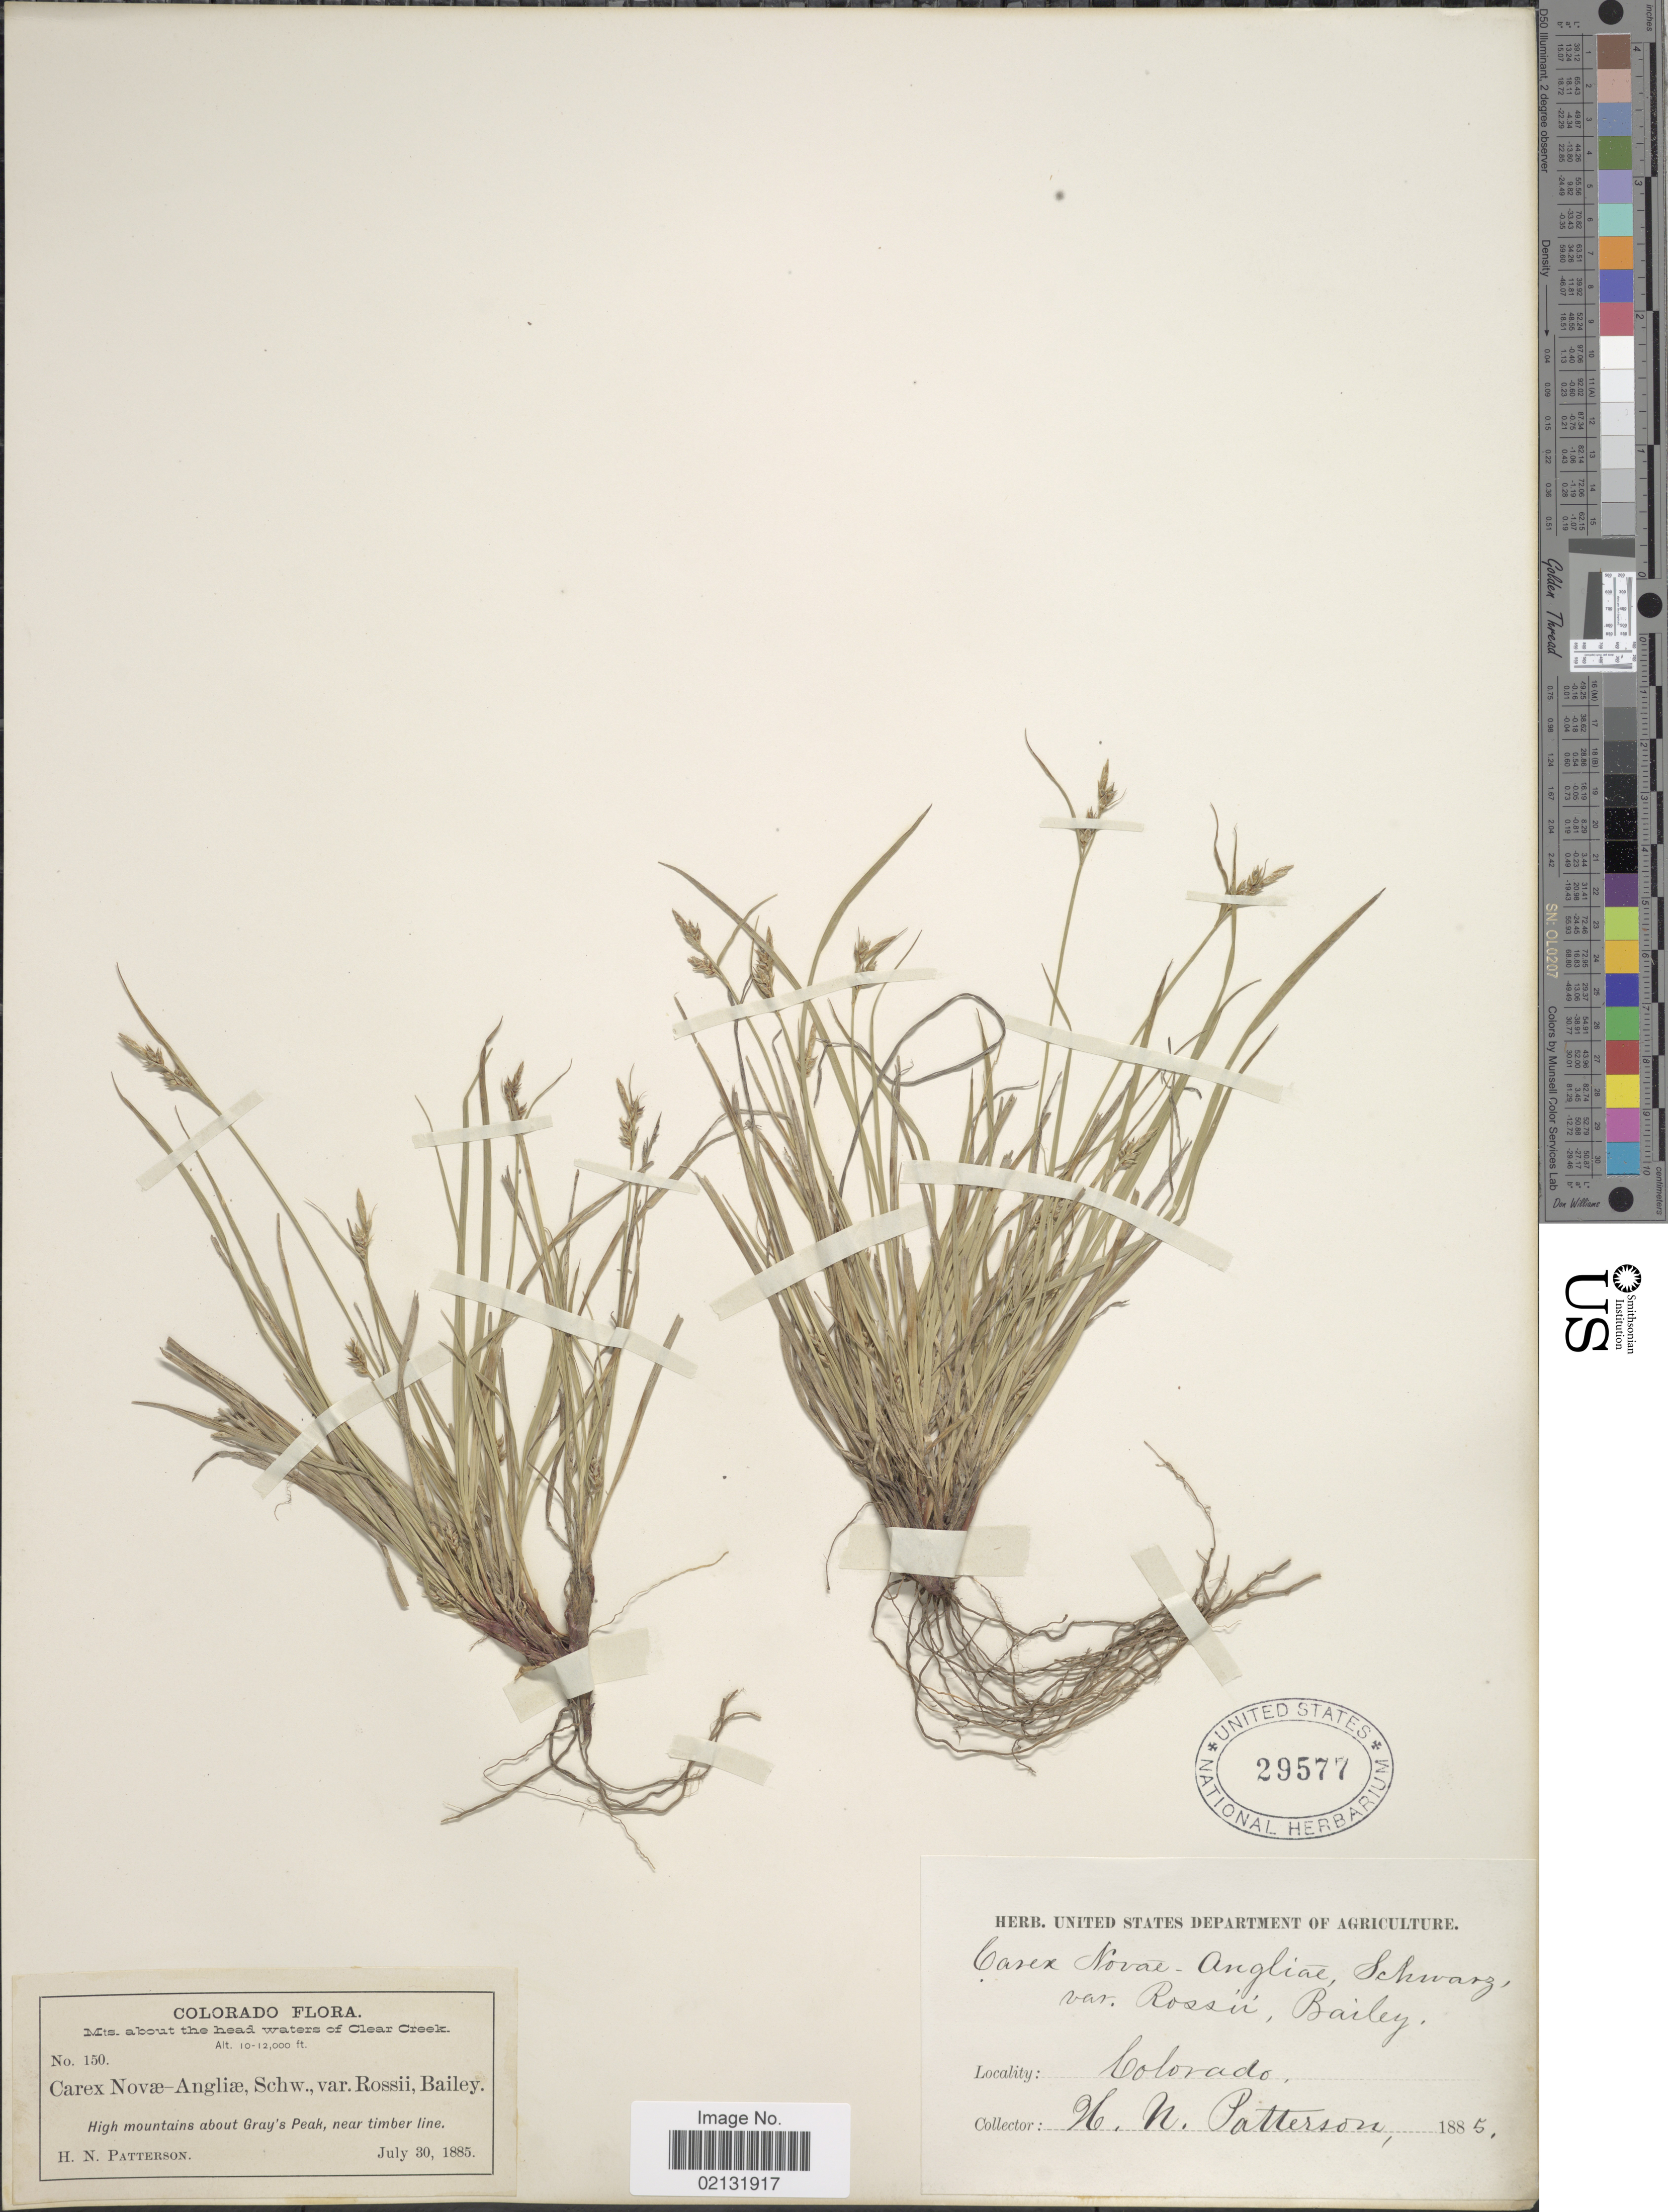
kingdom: Plantae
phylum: Tracheophyta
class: Liliopsida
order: Poales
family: Cyperaceae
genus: Carex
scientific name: Carex rossii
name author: Boott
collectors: H. N. Patterson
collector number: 150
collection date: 1885-07-30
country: United States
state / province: Colorado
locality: High mountains about Gray's Pak, near timber line. Mts. about the headwaters of Clear Creek, Colorado.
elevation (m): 3048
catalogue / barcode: US 29577